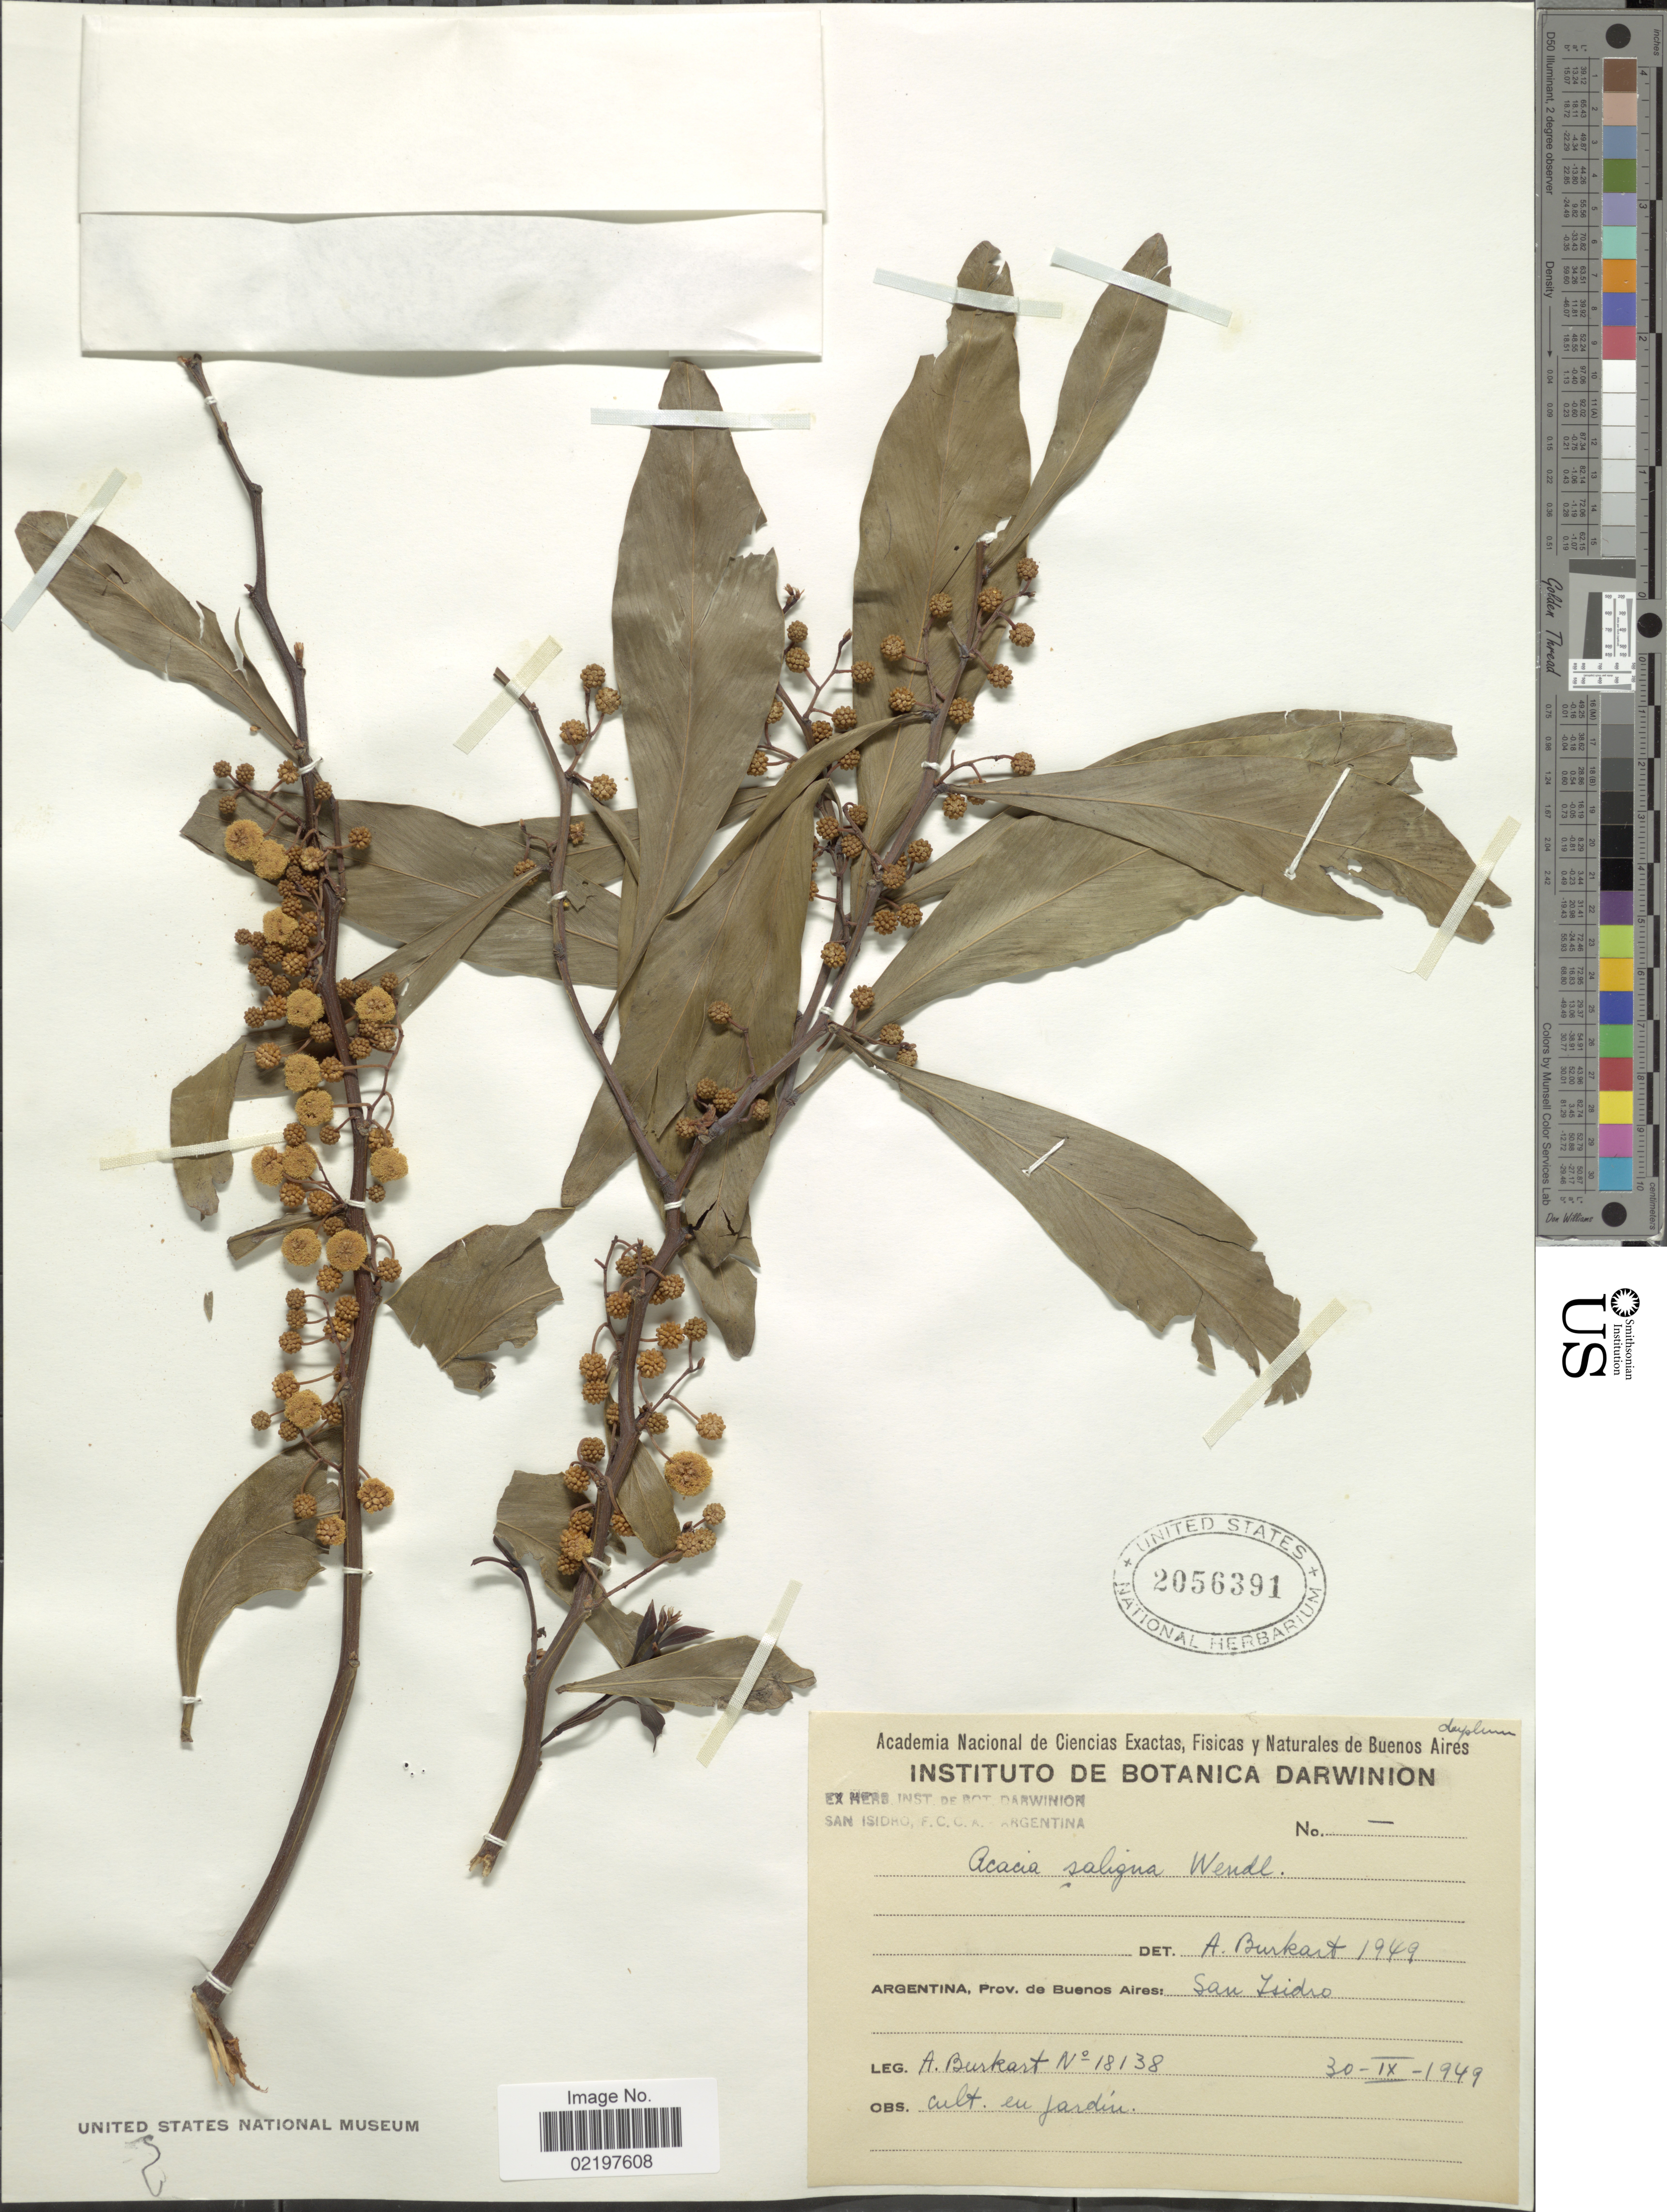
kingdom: Plantae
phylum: Tracheophyta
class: Magnoliopsida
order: Fabales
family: Fabaceae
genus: Acacia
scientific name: Acacia saligna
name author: (Labill.) H.L. Wendl.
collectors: A. E. Burkart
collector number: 18138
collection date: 1949-09-30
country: Argentina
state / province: Buenos Aires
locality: Prov. de Buenos Aires: San Isidro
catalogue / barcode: US 2056391